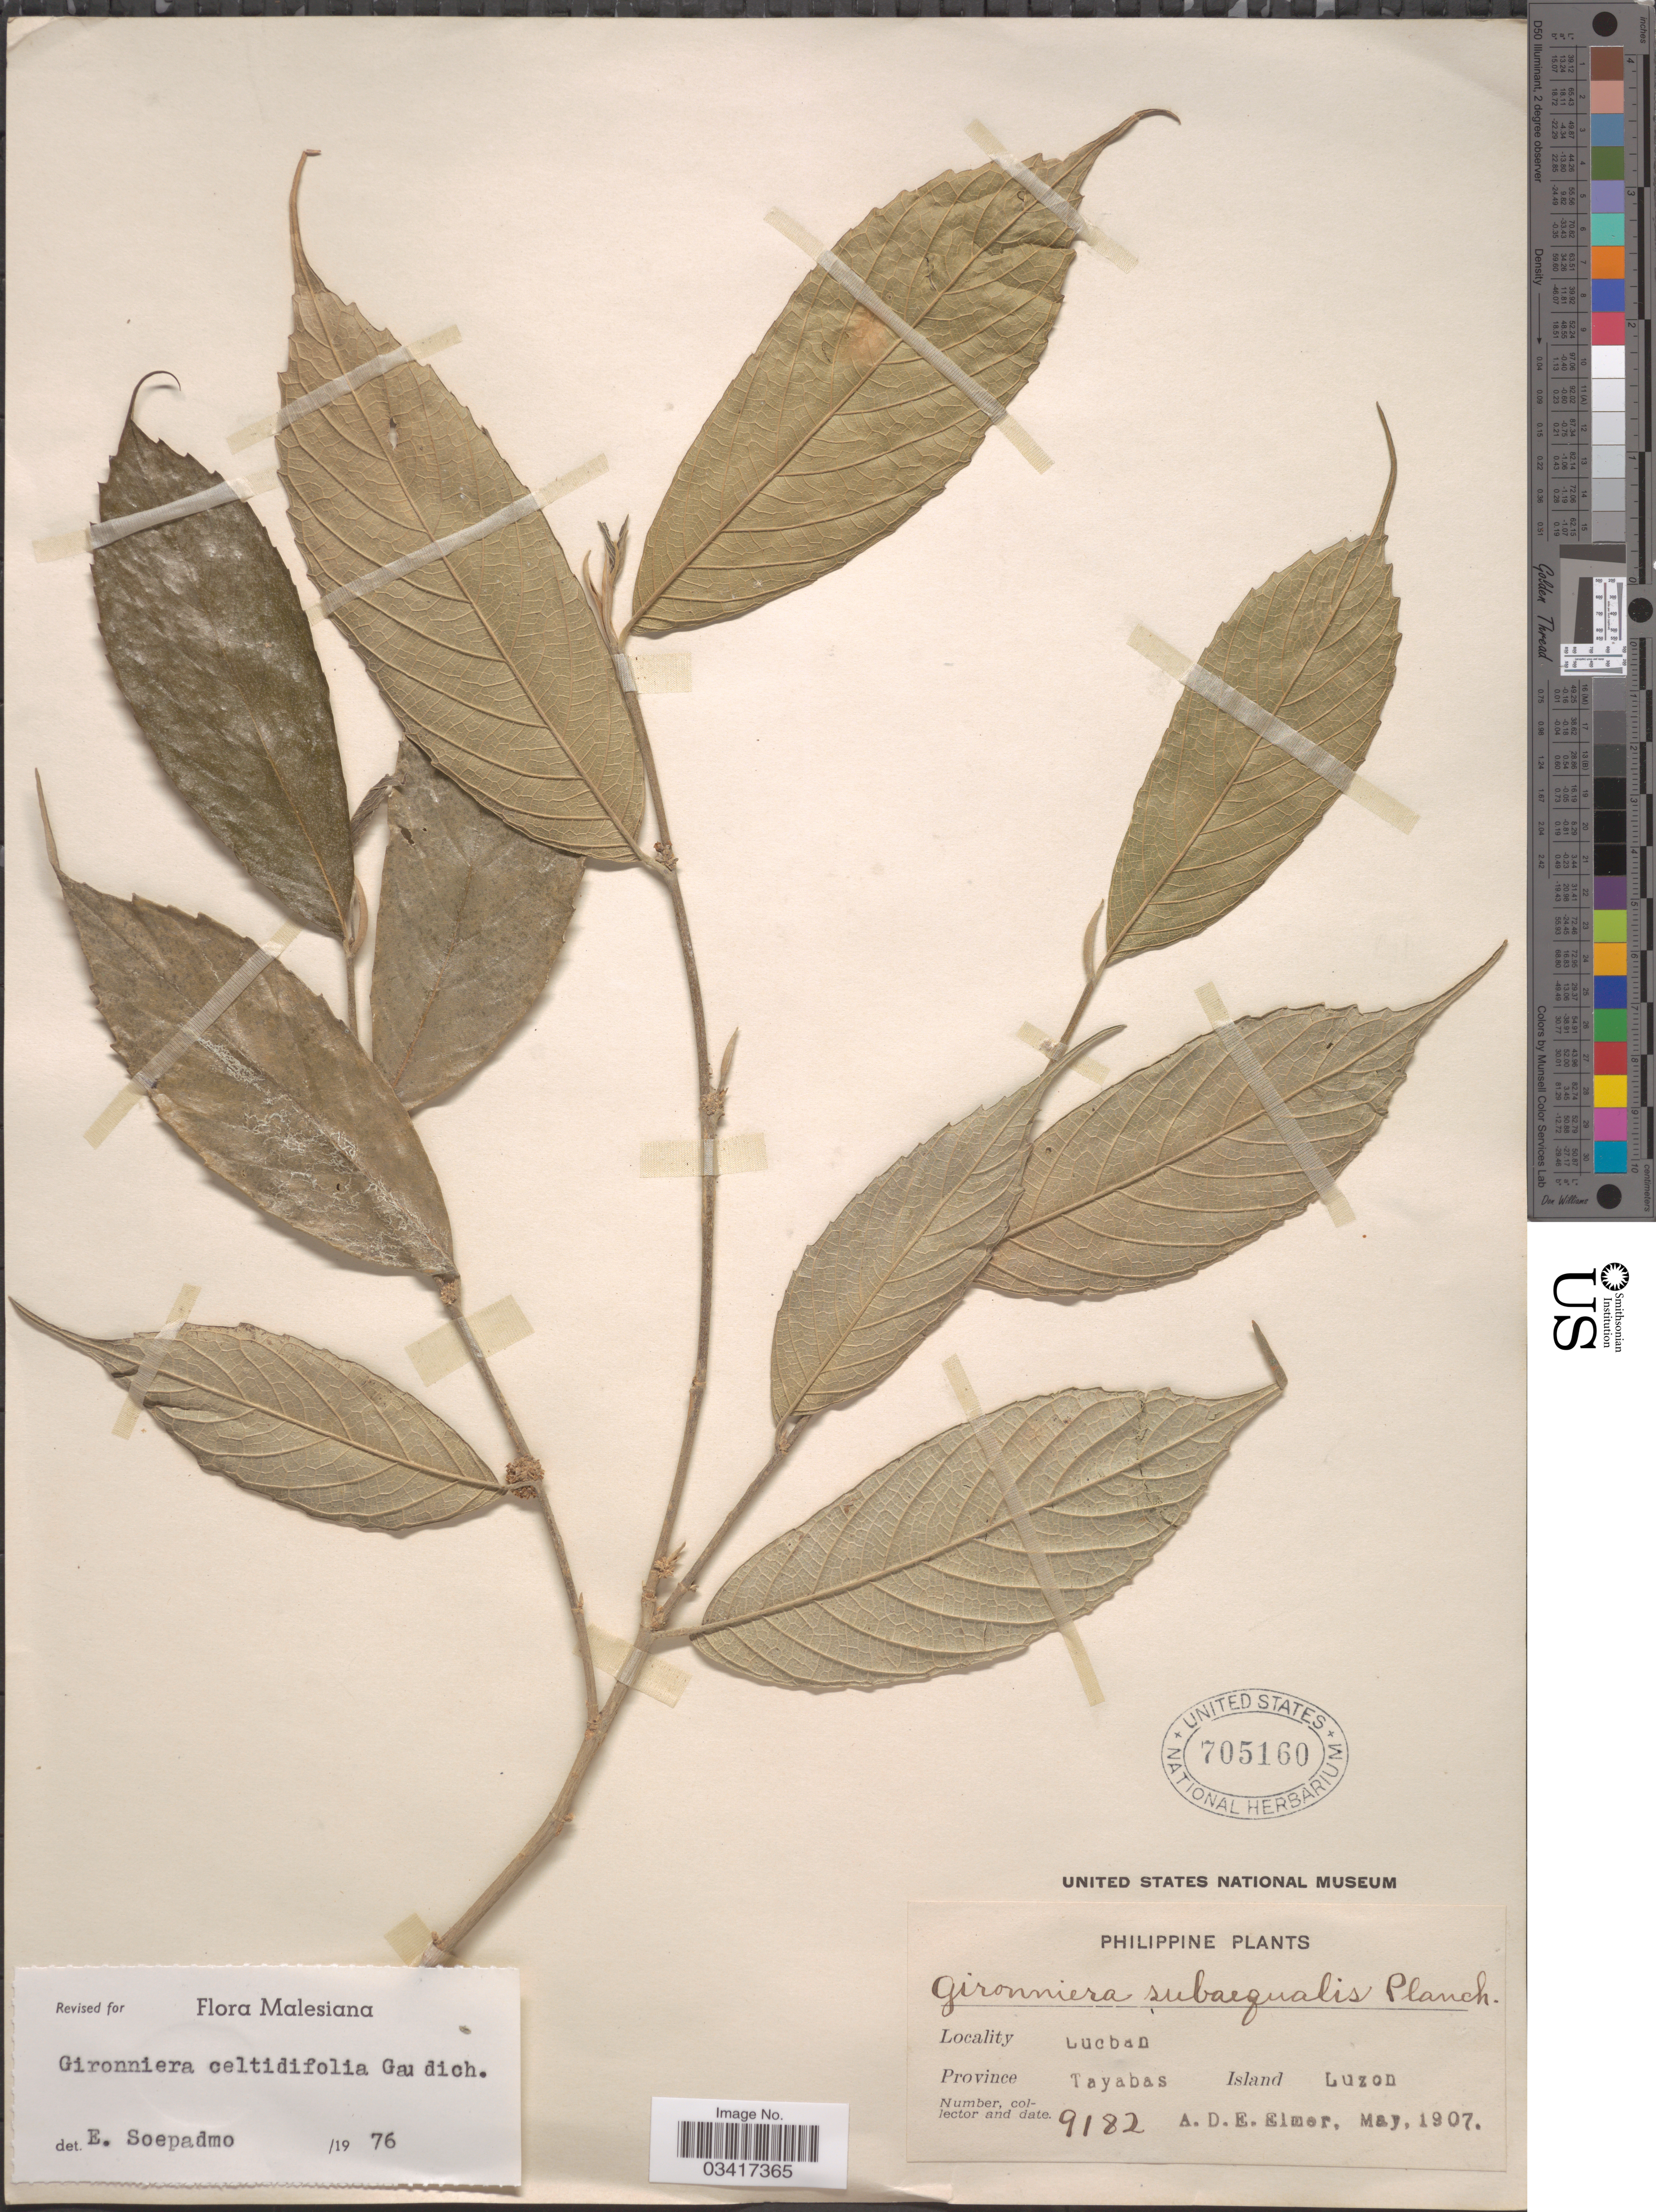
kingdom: Plantae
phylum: Tracheophyta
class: Magnoliopsida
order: Rosales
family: Cannabaceae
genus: Gironniera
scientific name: Gironniera celtidifolia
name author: Gaudich.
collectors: A. D. E. Elmer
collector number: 9182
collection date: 1907-05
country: Philippines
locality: Lucban, Province of Tayabas. Island Luzon.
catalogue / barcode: US 705160